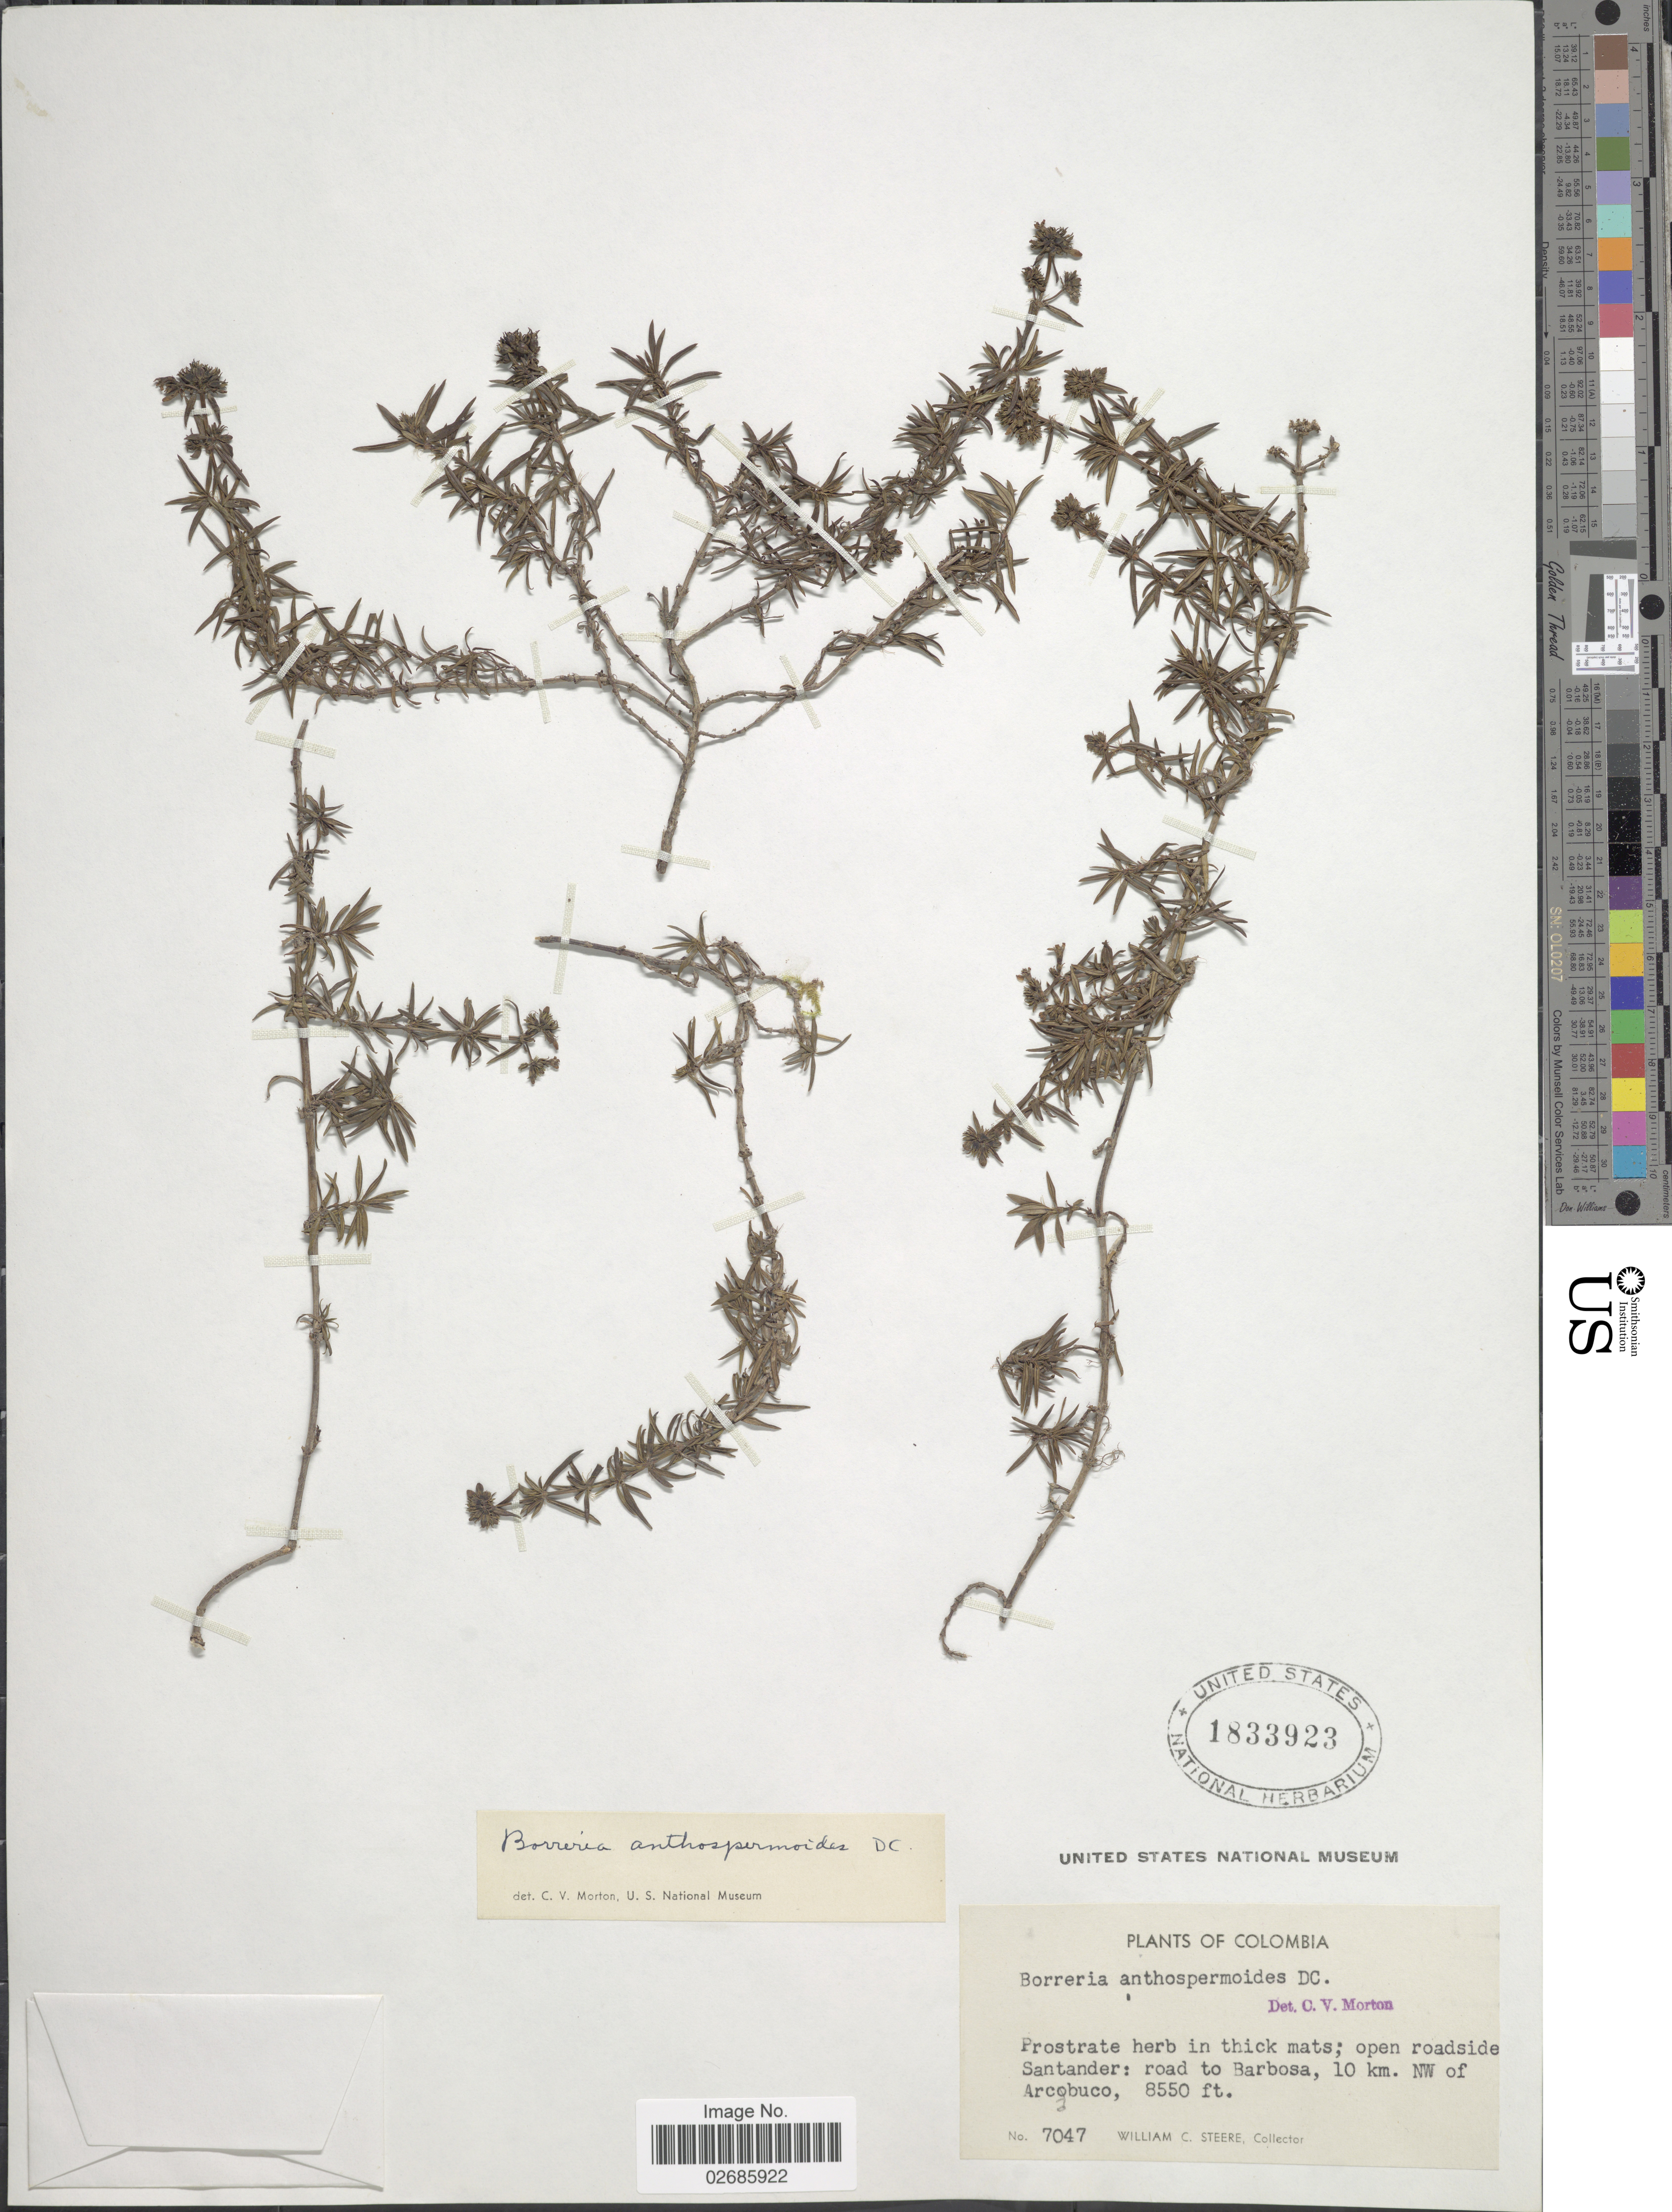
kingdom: Plantae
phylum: Tracheophyta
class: Magnoliopsida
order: Gentianales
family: Rubiaceae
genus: Borreria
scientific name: Borreria anthospermoides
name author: DC.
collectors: W. C. Steere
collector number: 7047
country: Colombia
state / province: Santander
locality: Open roadside Santander: road to Barbosa, 10 km NW of Arcabuco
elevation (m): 2606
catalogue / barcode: US 1833923